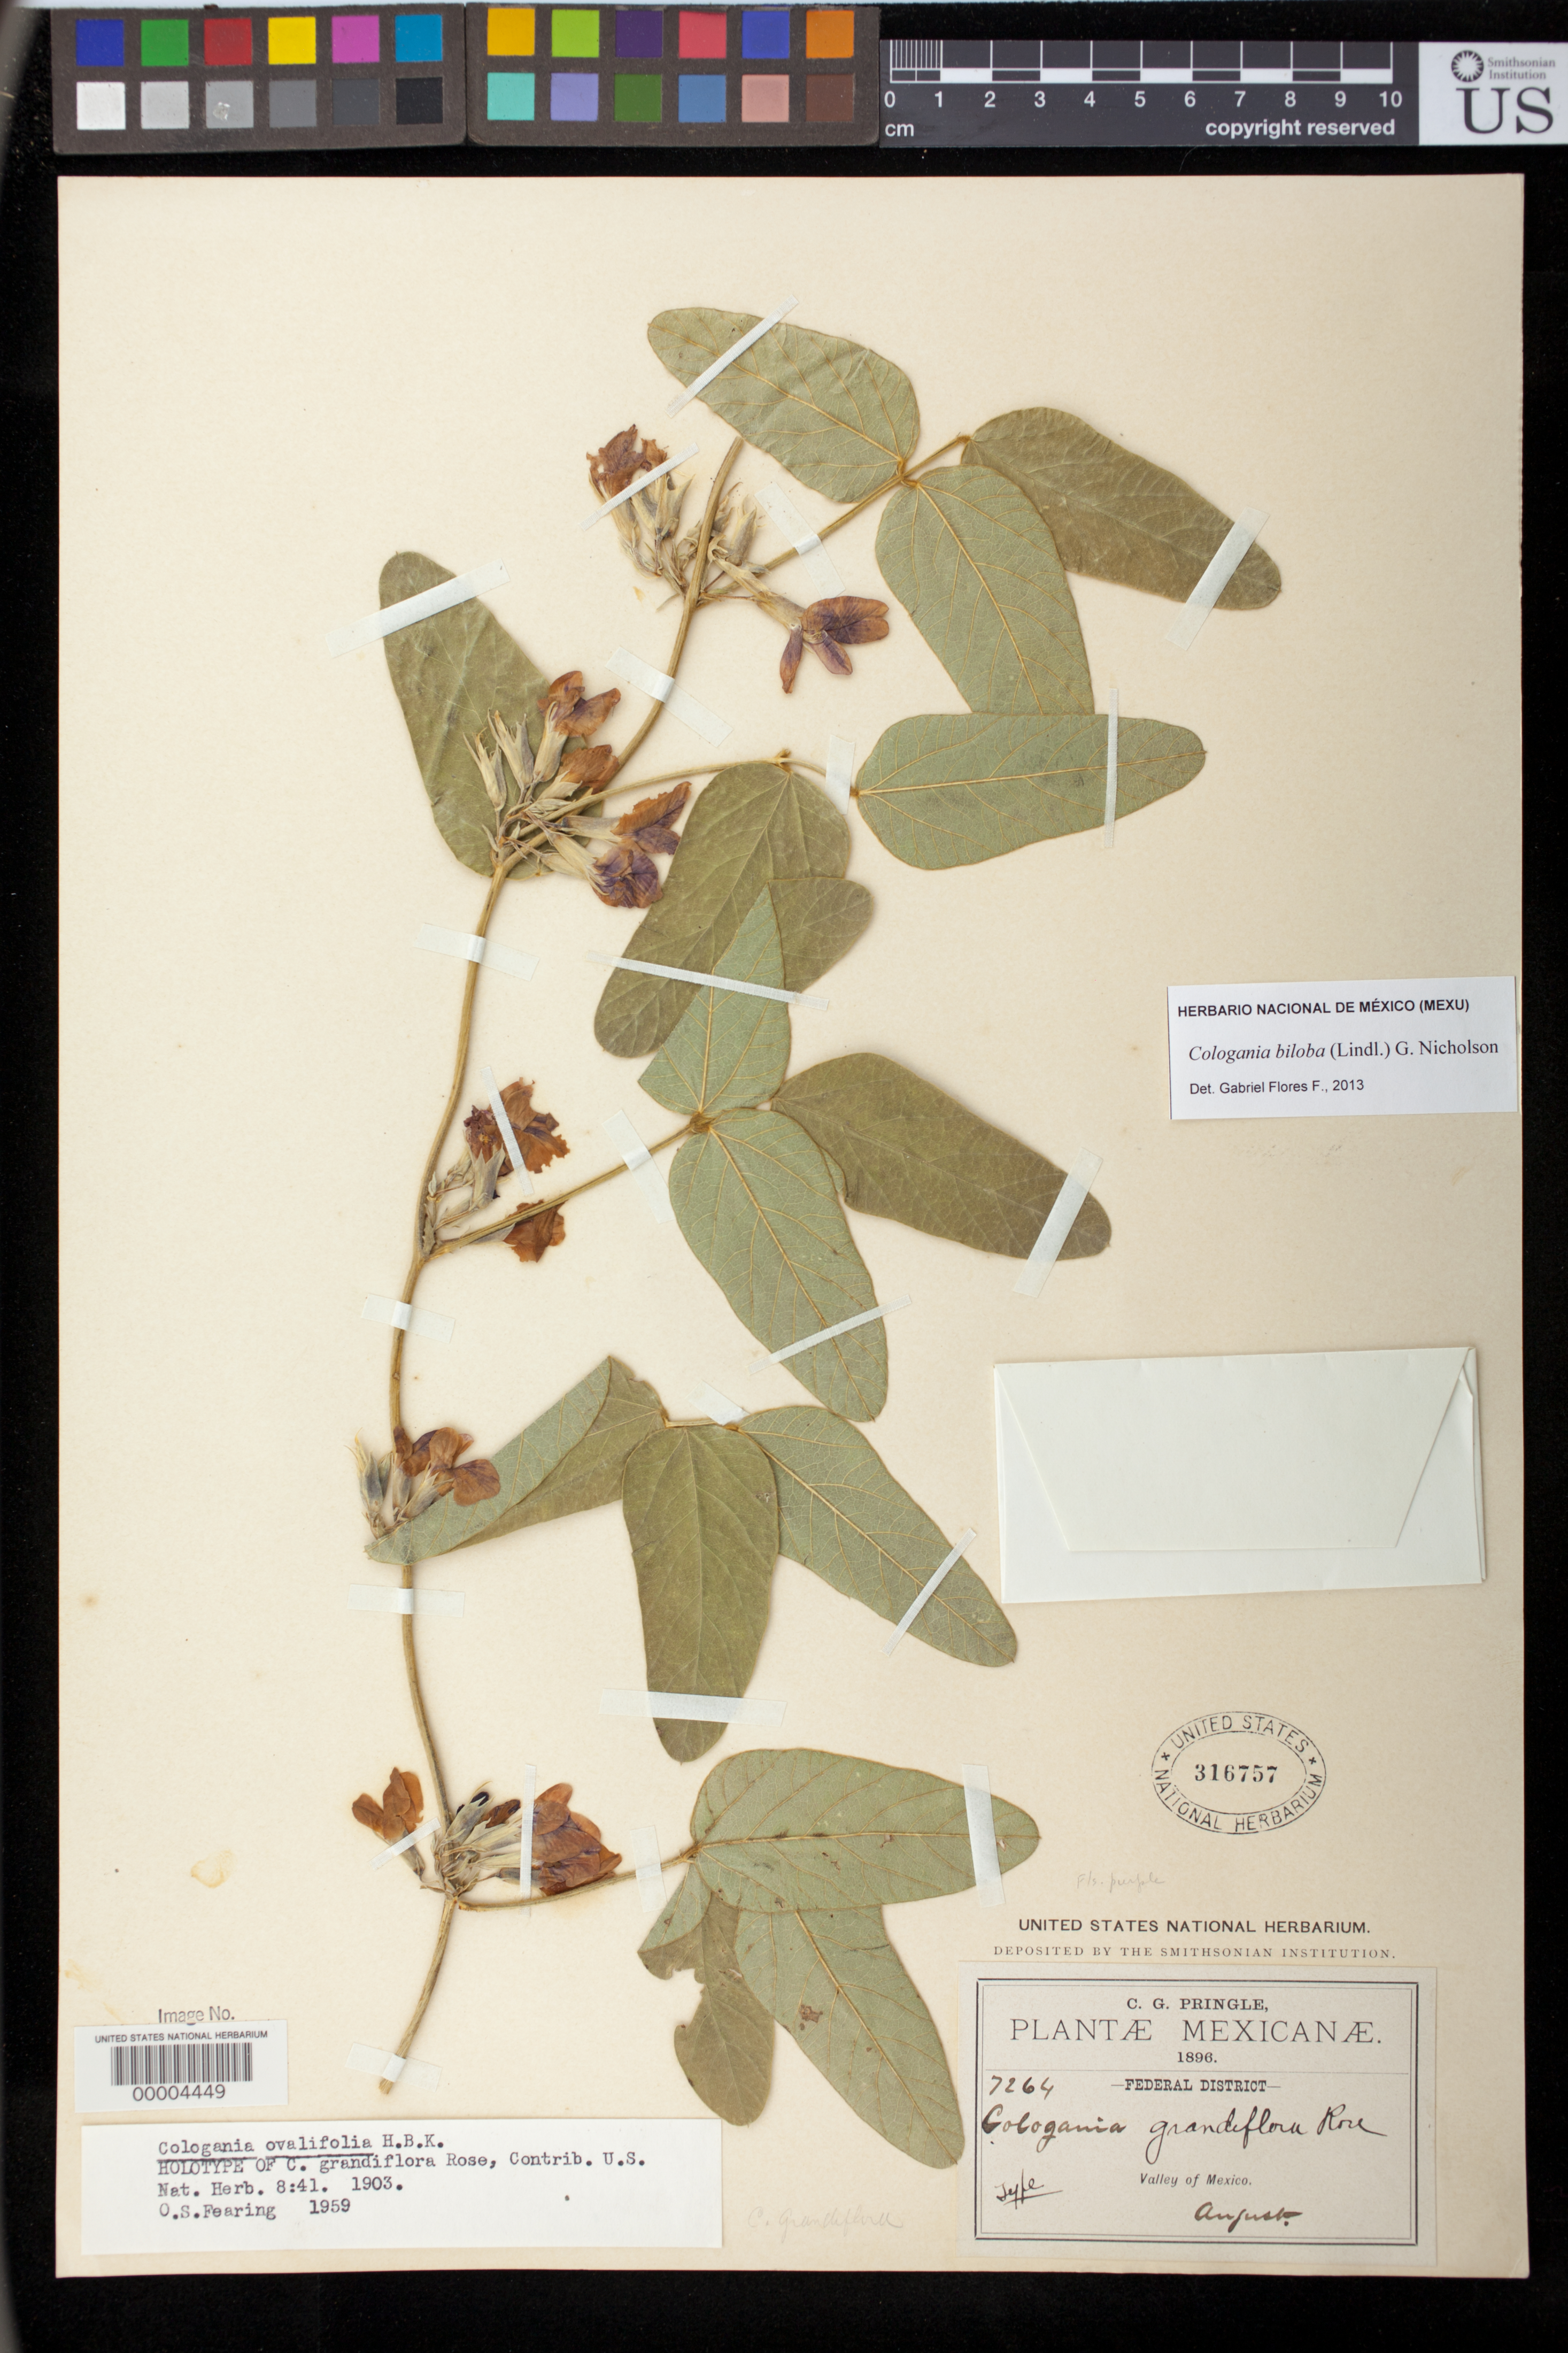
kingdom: Plantae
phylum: Tracheophyta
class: Magnoliopsida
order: Fabales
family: Fabaceae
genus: Cologania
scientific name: Cologania grandiflora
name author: Rose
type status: Holotype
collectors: C. G. Pringle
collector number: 7264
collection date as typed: Aug 1896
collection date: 1896-08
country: Mexico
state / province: Distrito Federal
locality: Valley of Mexico.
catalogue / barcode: US 316757